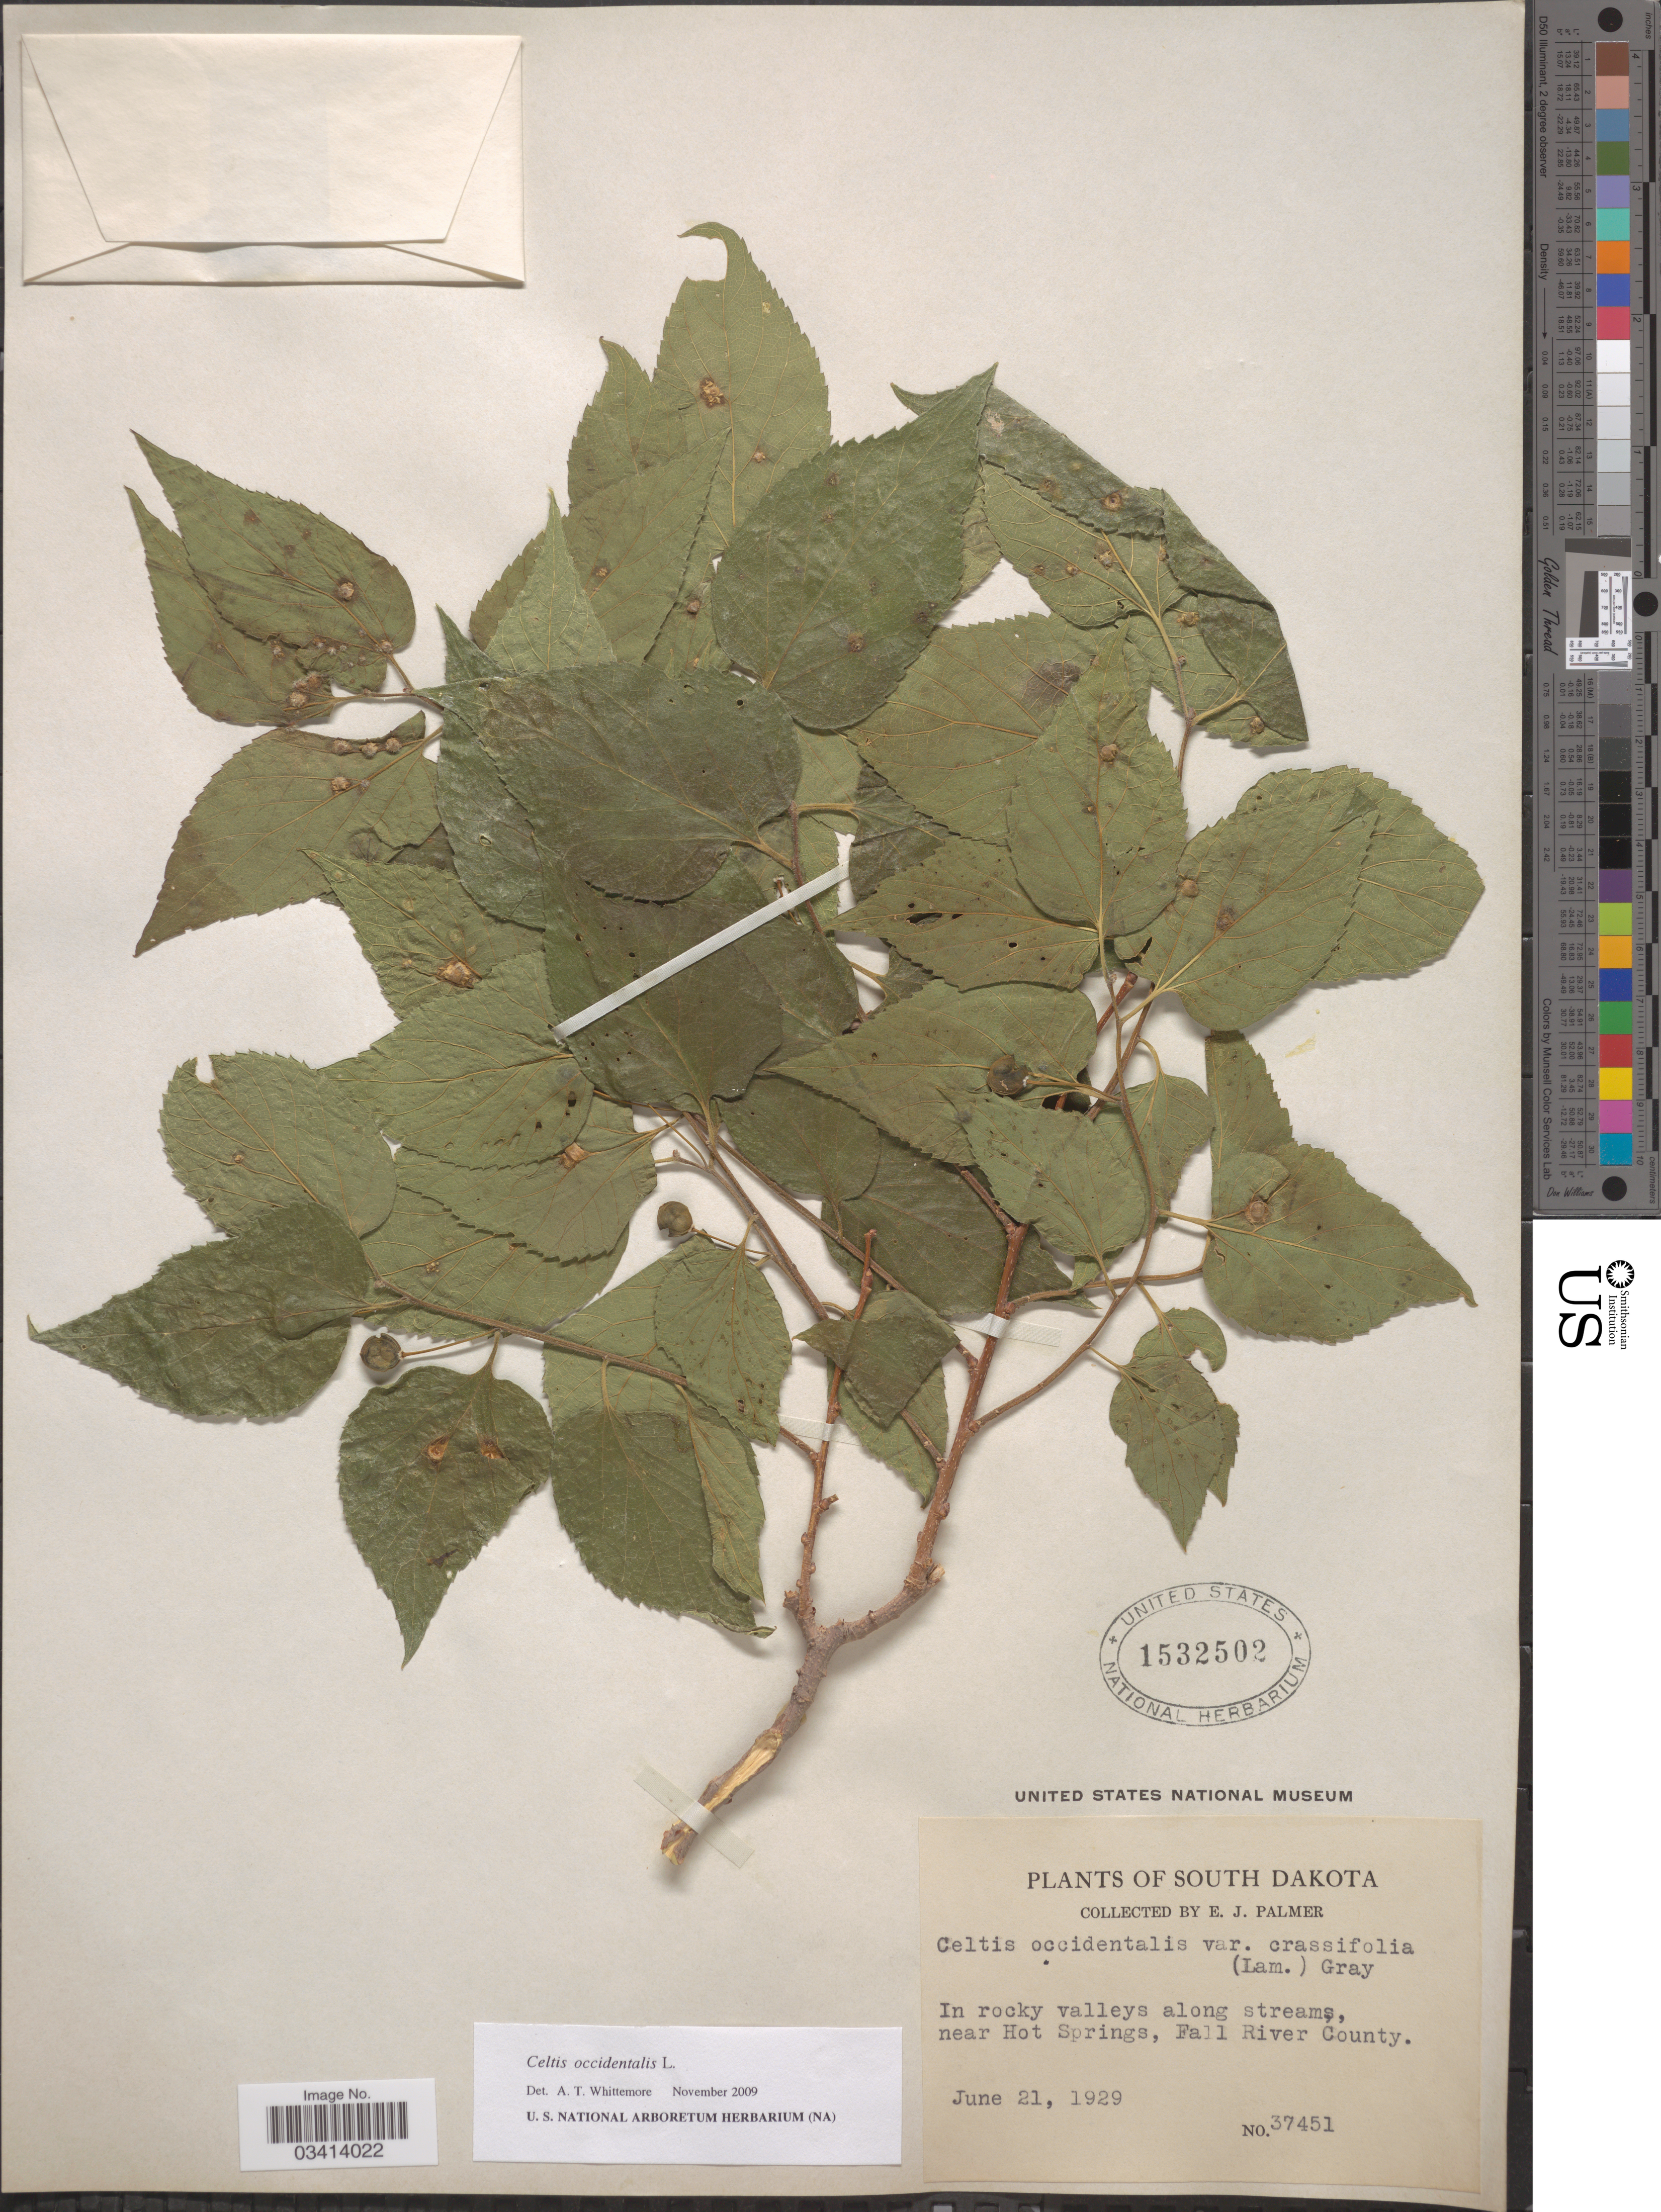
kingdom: Plantae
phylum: Tracheophyta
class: Magnoliopsida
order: Rosales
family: Cannabaceae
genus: Celtis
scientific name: Celtis occidentalis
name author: L.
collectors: E. J. Palmer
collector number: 37451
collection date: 1929-06-21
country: United States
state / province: South Dakota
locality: Near Hot Springs, Fall River County.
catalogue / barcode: US 1532502